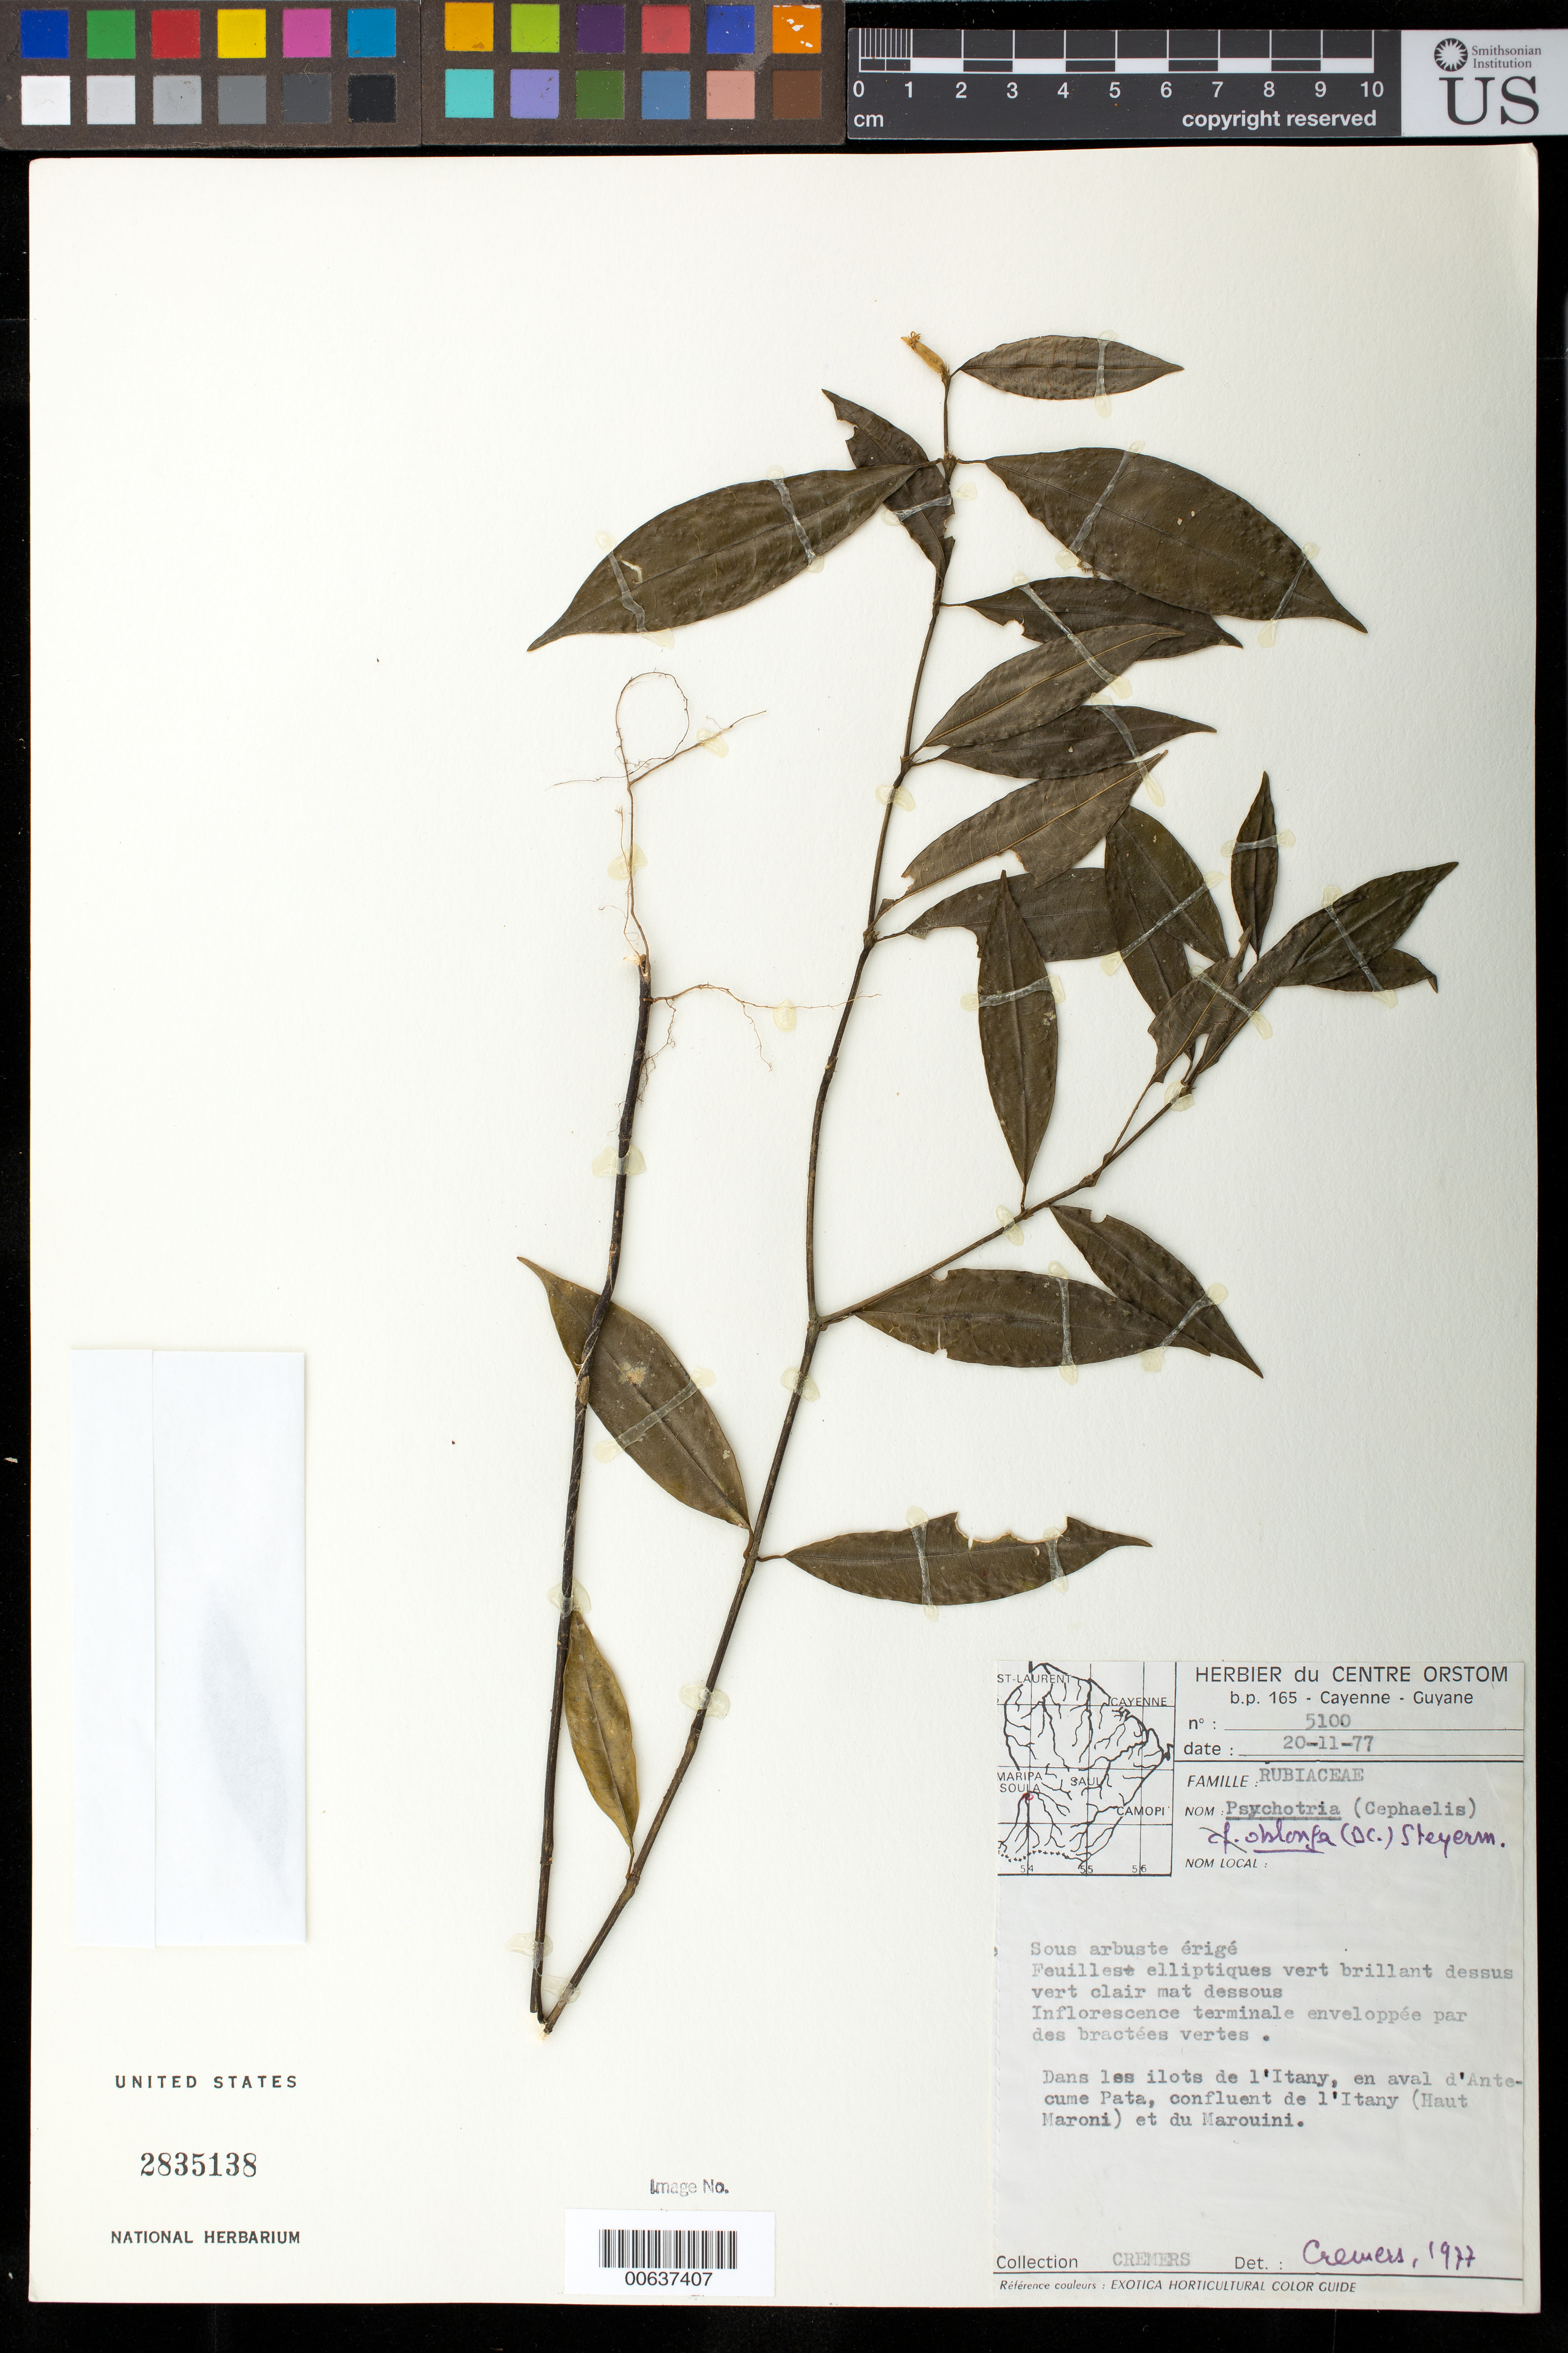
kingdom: Plantae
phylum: Tracheophyta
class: Magnoliopsida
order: Gentianales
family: Rubiaceae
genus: Palicourea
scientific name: Palicourea oblonga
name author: (DC.) Delprete & J.H. Kirkbr.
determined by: Kirkbride, J. H., Jr.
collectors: G. Cremers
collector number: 5100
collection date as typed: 20-Nov-77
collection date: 1977-11-20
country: French Guiana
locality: Ile d'Antécume Pata, confl. de l'Itany (Haut Maroni) et du Marouini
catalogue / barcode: US 2835138